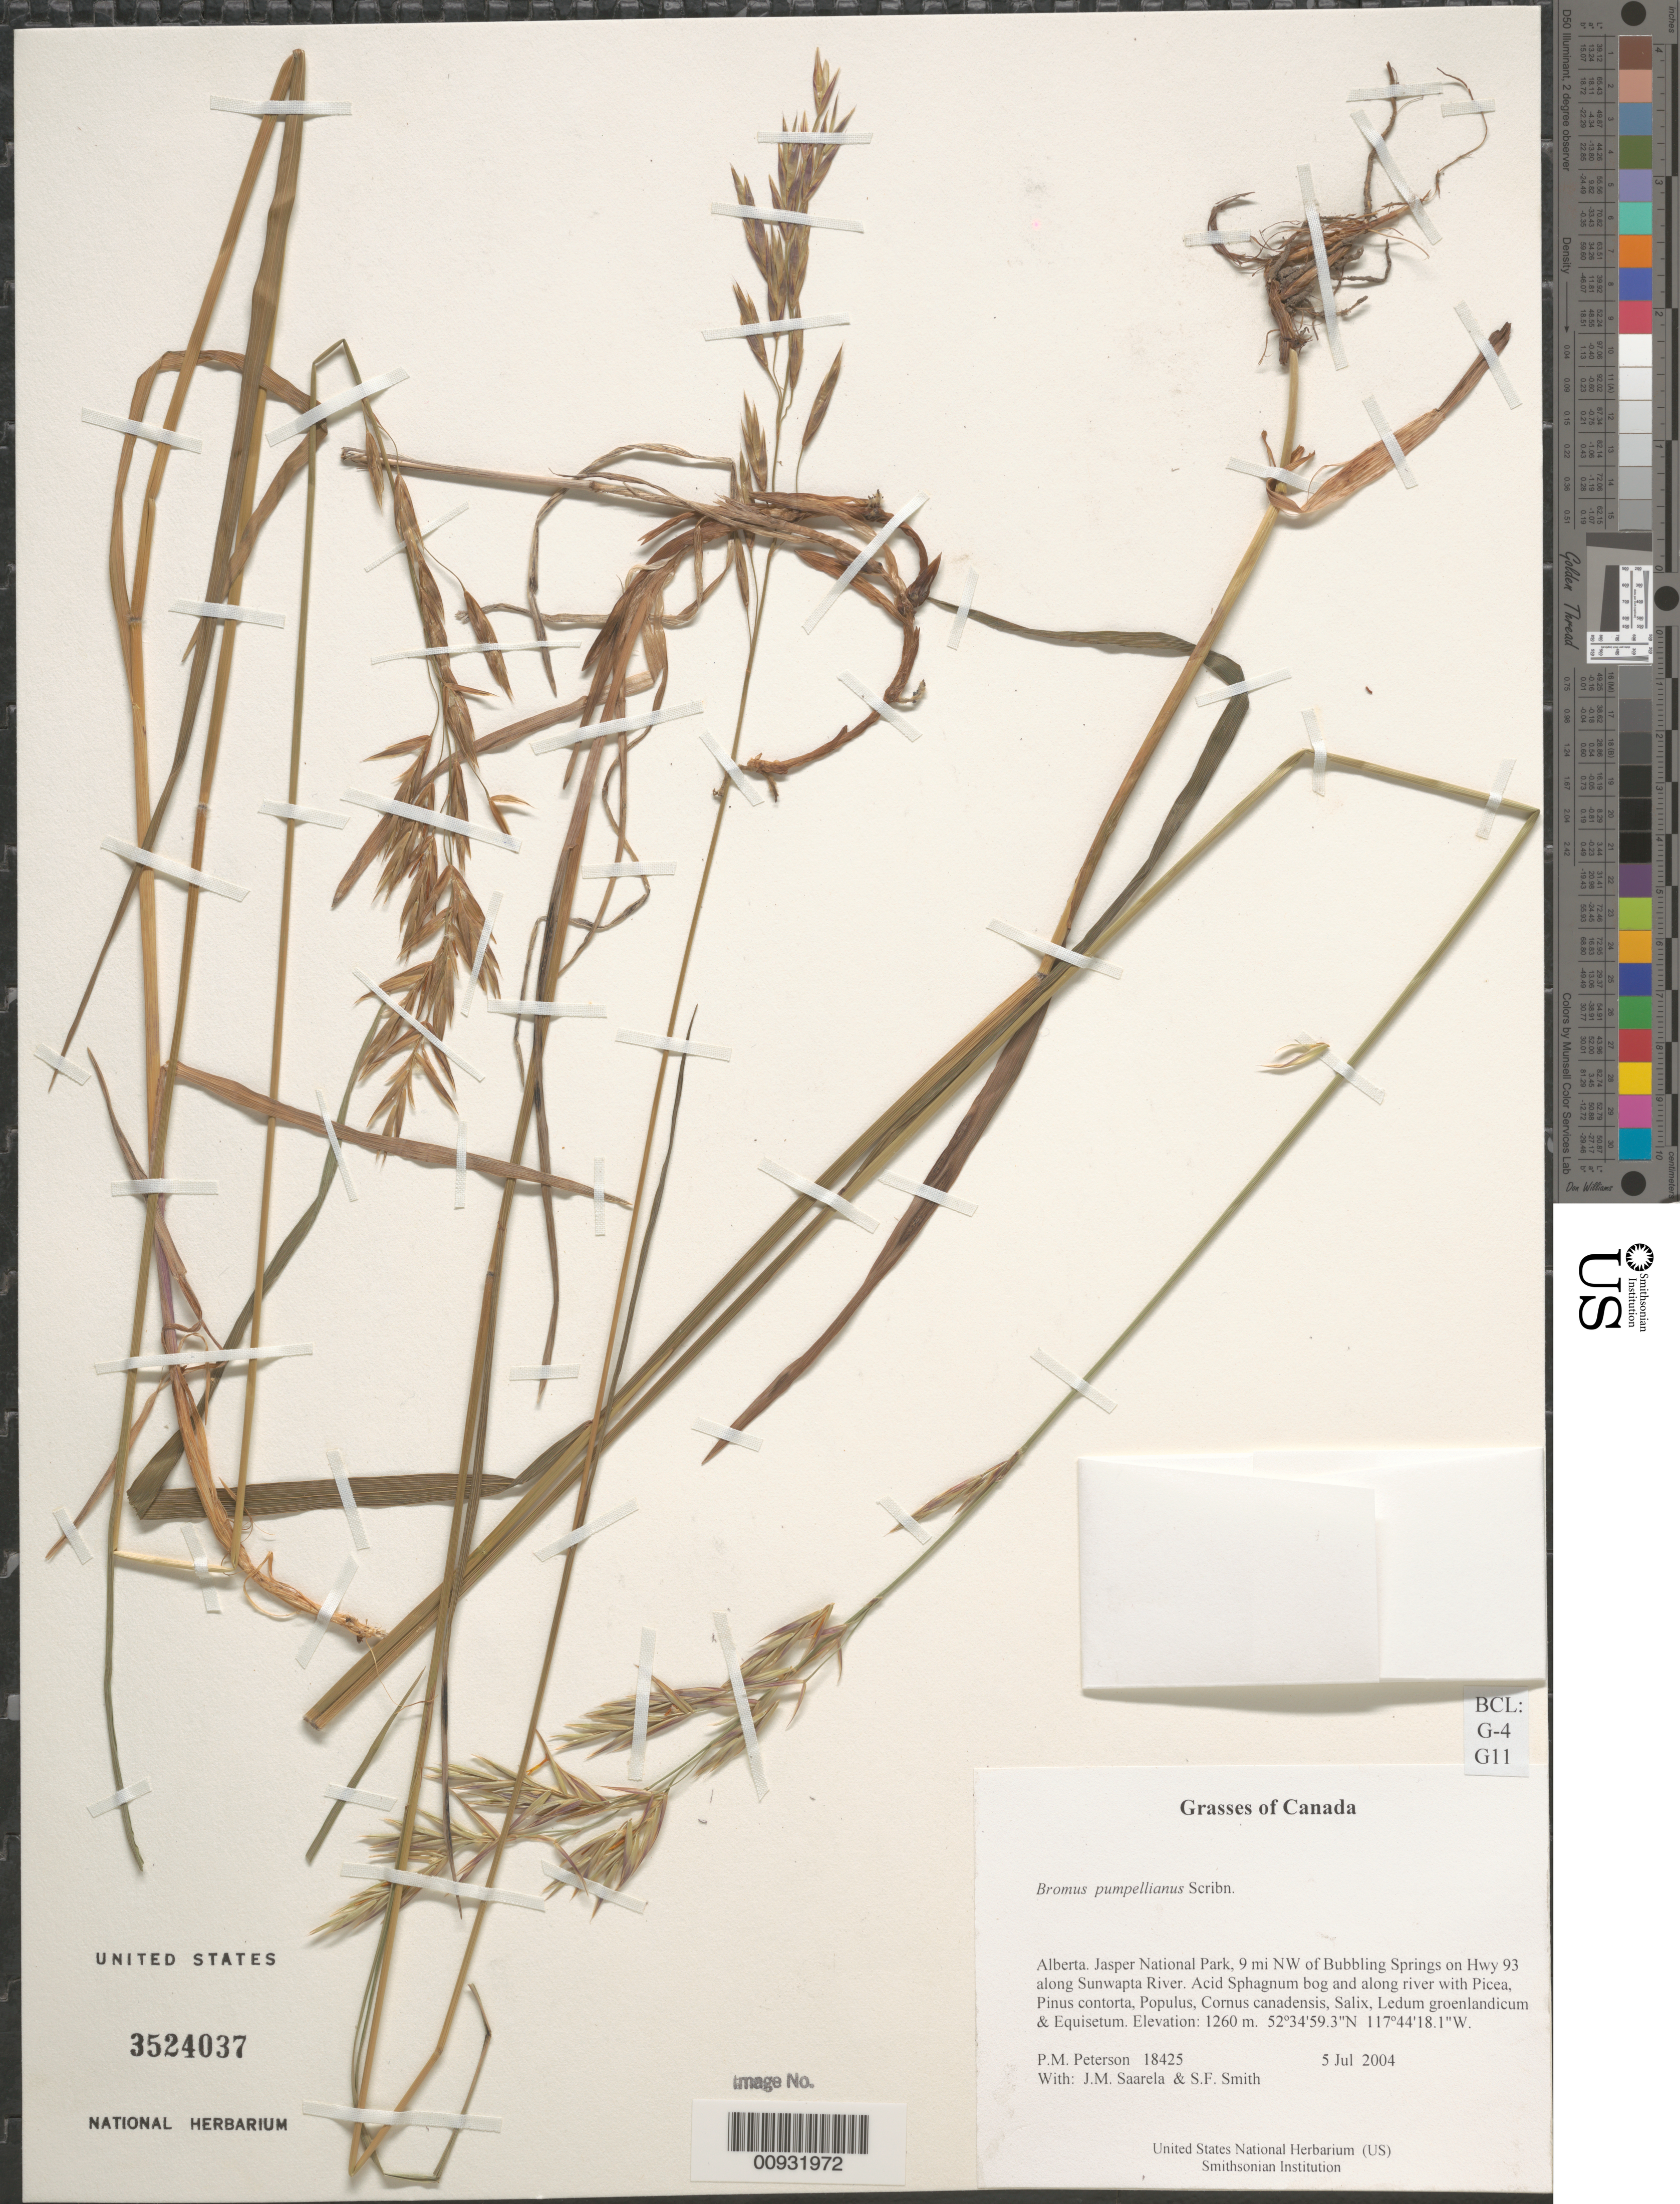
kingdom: Plantae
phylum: Tracheophyta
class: Liliopsida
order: Poales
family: Poaceae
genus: Bromus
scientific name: Bromus pumpellianus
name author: Scribn.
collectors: P. M. Peterson, J. Saarela & S.F. Smith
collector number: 18425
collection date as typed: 05 Jul 2004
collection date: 2004-07-05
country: Canada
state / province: Alberta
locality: Jasper National Park, 9 mi NW of Bubbling Springs on Hwy 93 along Sunwapta River. Acid Sphagnum bog and along river with Picea, Pinus contorta, Populus, Cornus canadensis, Salix, Ledum groenlandicum & Equisetum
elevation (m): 1260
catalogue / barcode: US 3524037